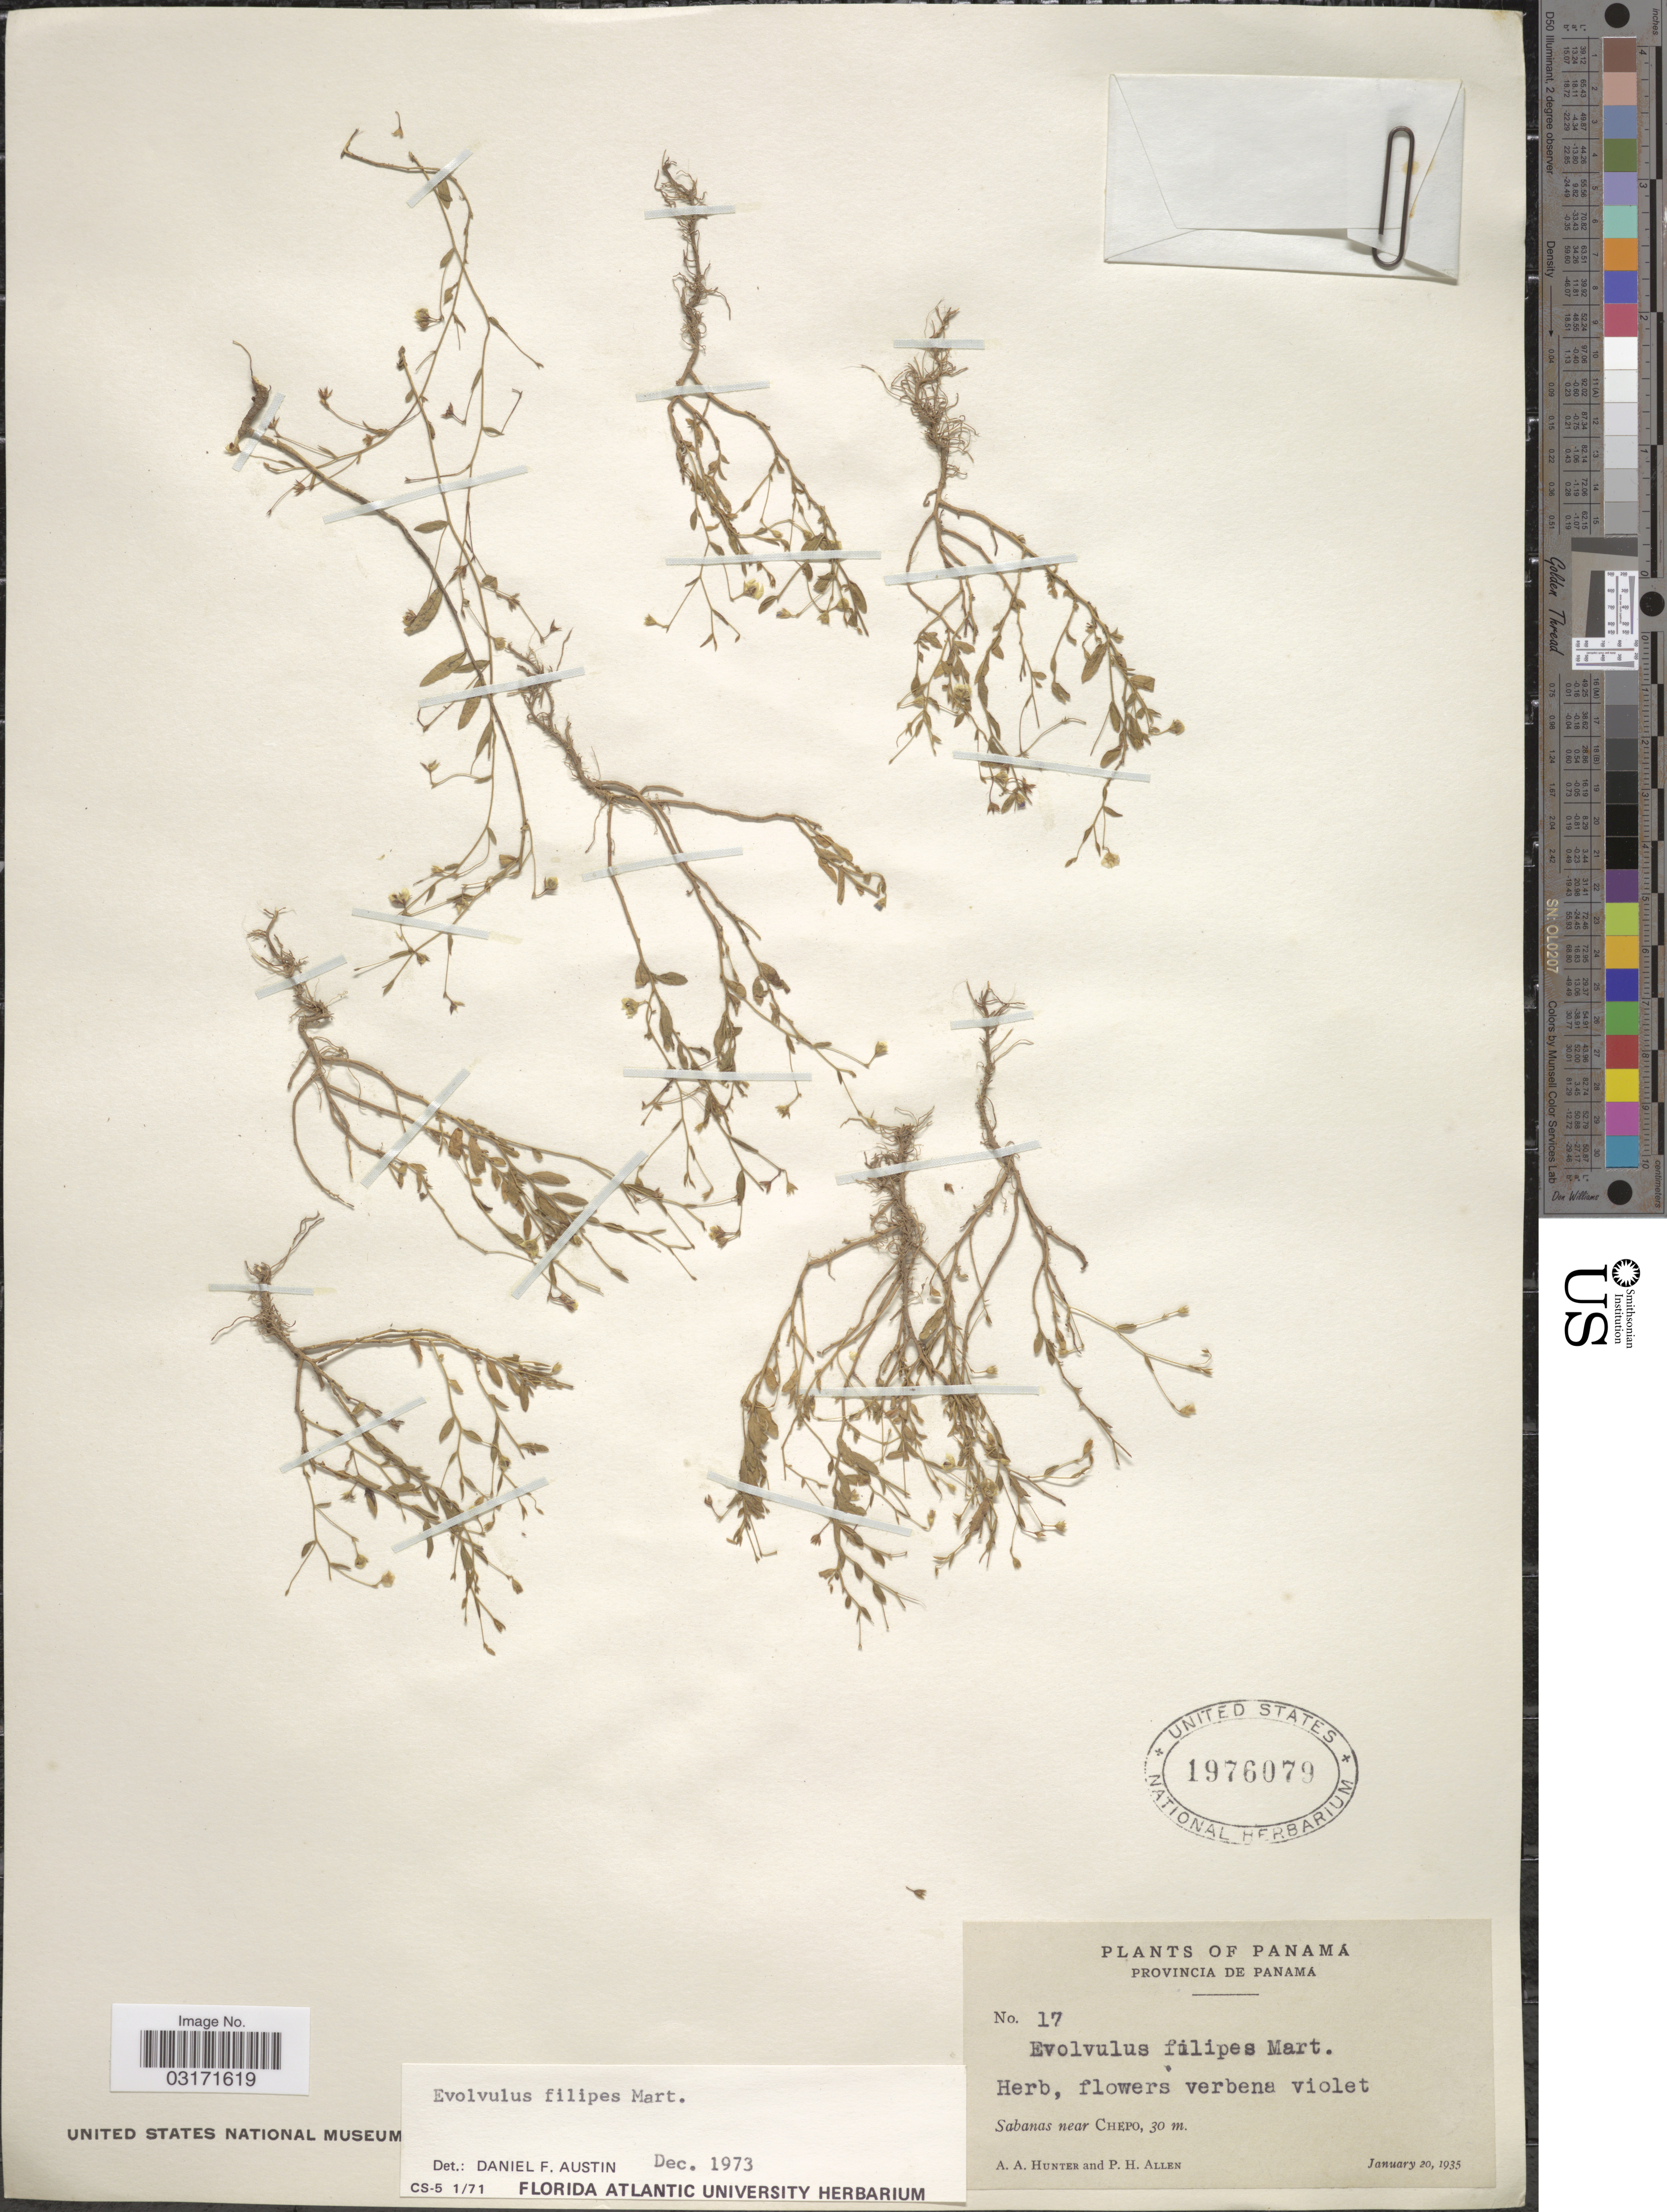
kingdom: Plantae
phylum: Tracheophyta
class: Magnoliopsida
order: Solanales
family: Convolvulaceae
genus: Evolvulus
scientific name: Evolvulus filipes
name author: Mart.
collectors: A. Hunter & P. H. Allen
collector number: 17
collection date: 1935-01-20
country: Panama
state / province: Panamá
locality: Sabanas near Chepo.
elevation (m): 30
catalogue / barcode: US 1976079